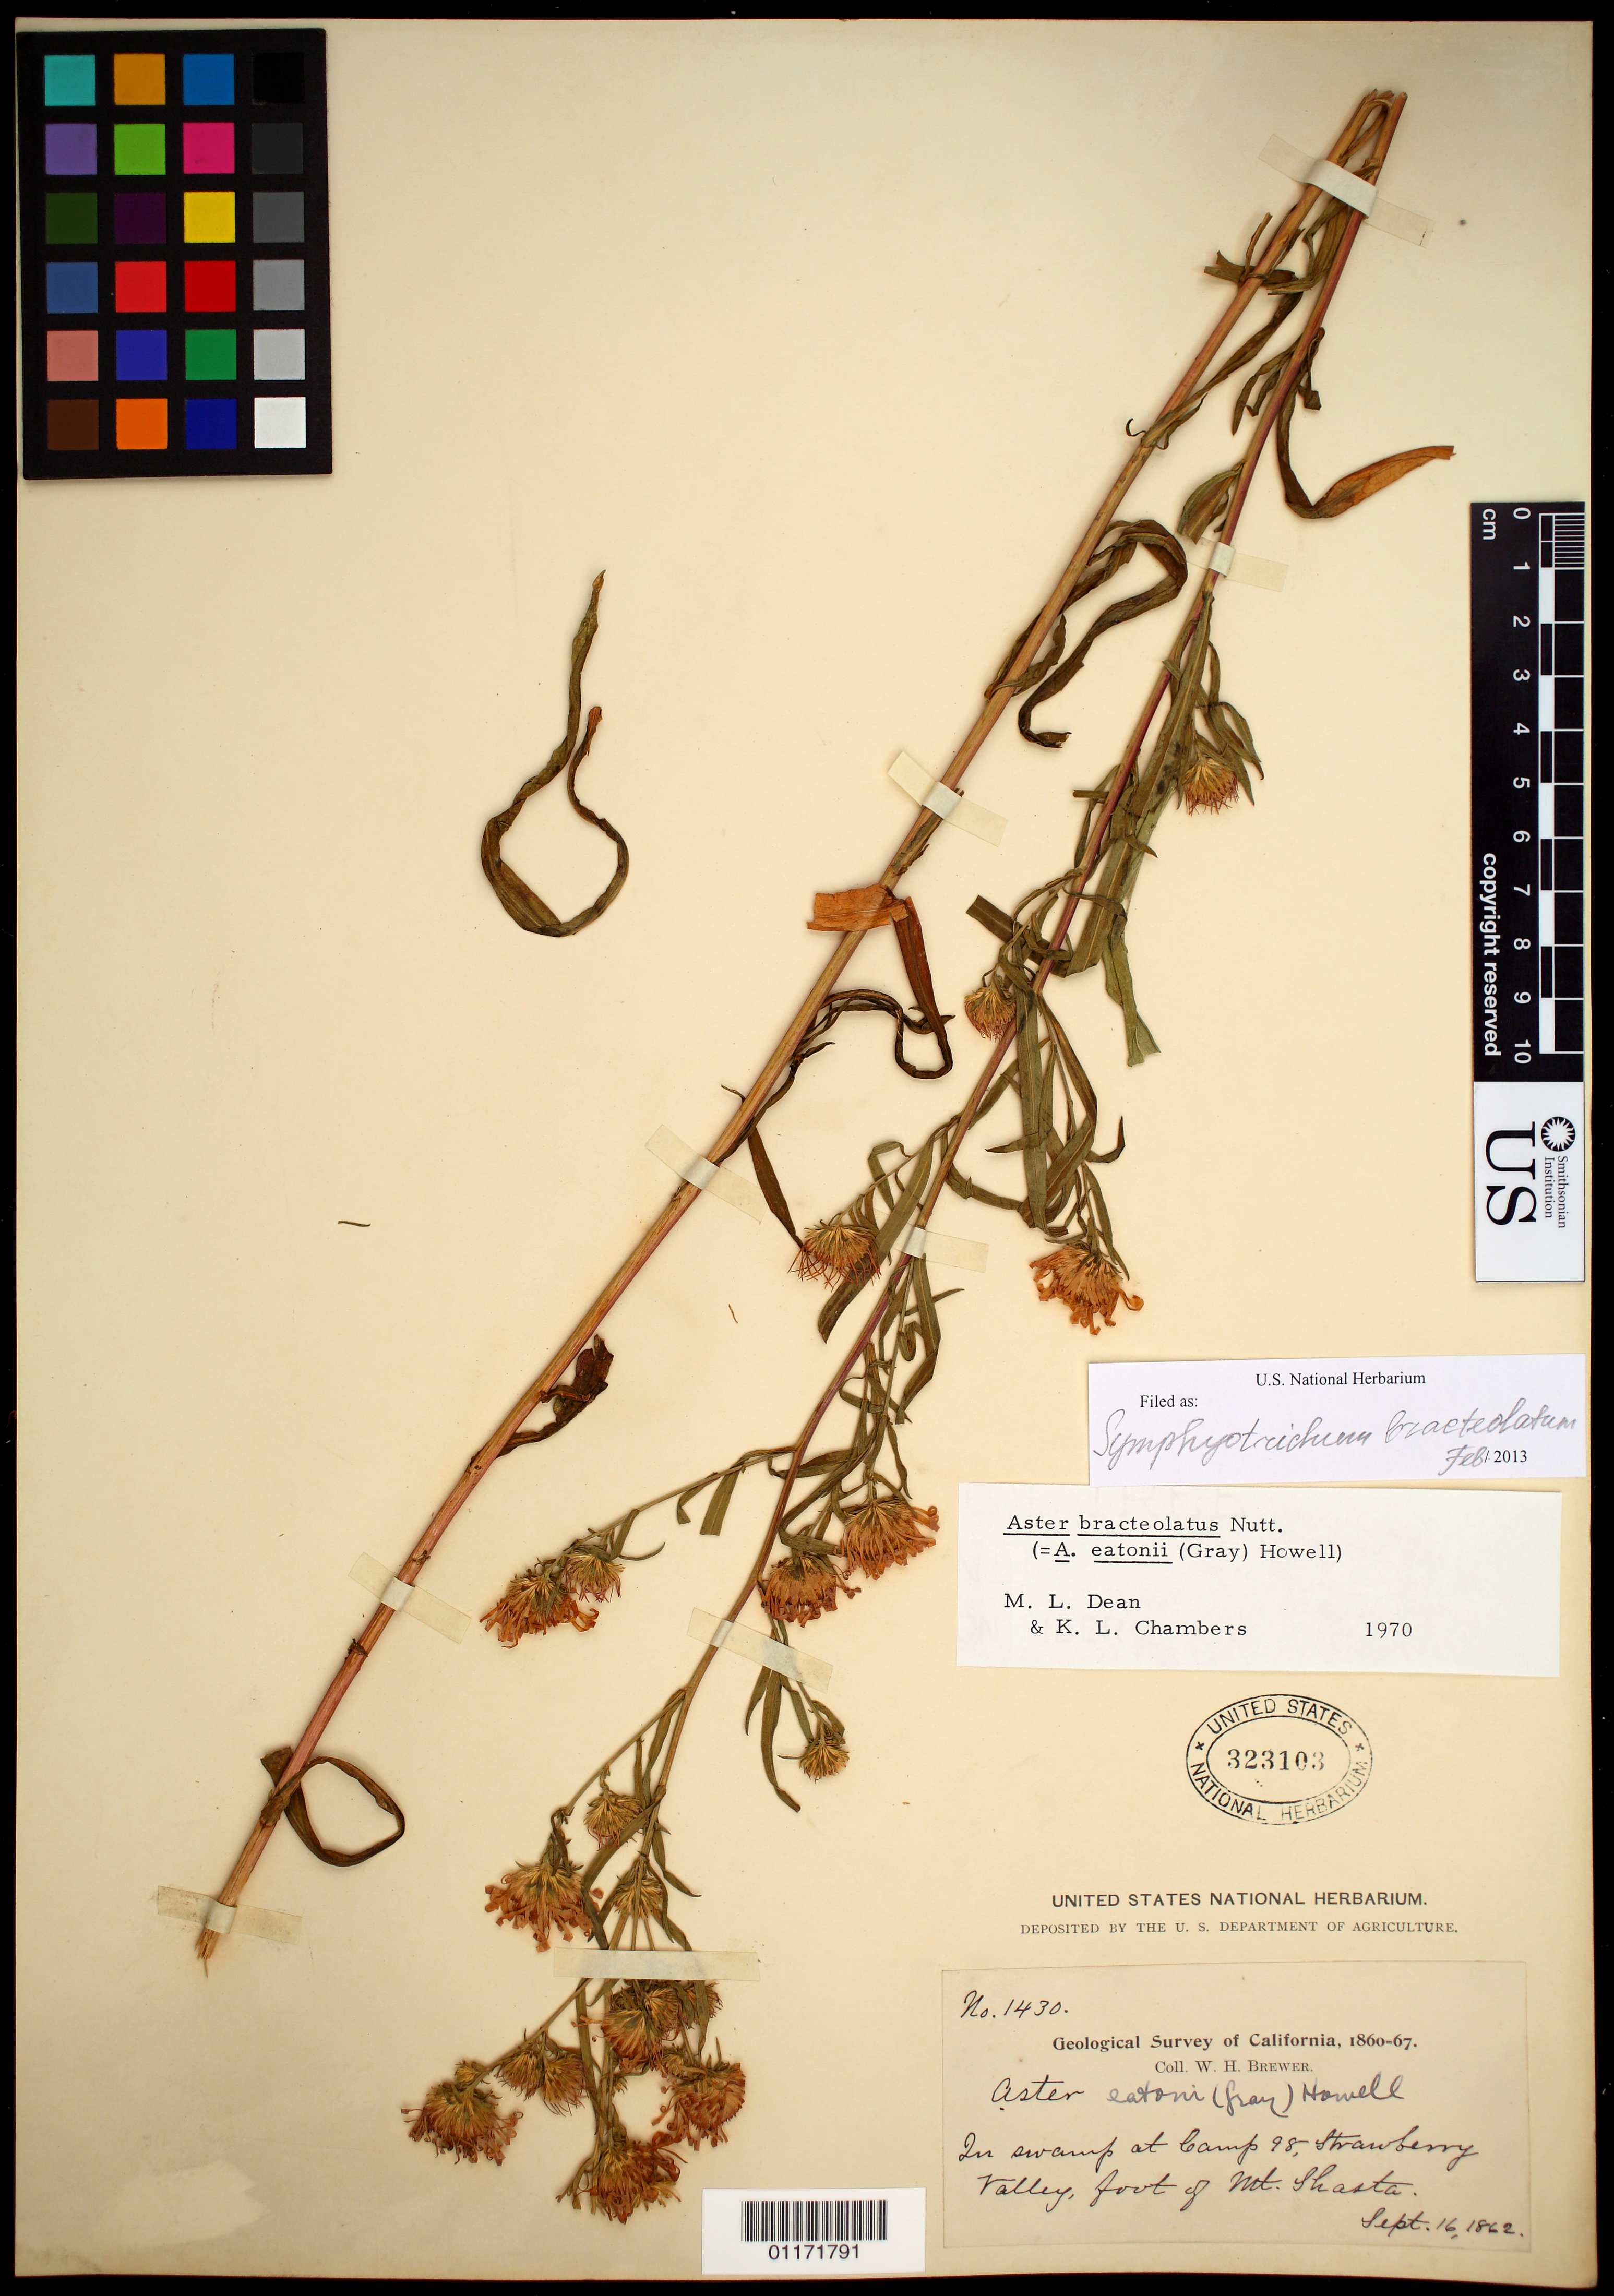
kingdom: Plantae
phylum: Tracheophyta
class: Magnoliopsida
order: Asterales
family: Asteraceae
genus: Symphyotrichum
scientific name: Symphyotrichum bracteolatum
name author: (Nutt.) G.L. Nesom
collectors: W. H. Brewer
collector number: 1430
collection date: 1862-09-16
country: United States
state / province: California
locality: In swamp at Camp 98, Stawbery Valley, foot of Mt. Shasta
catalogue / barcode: US 323103